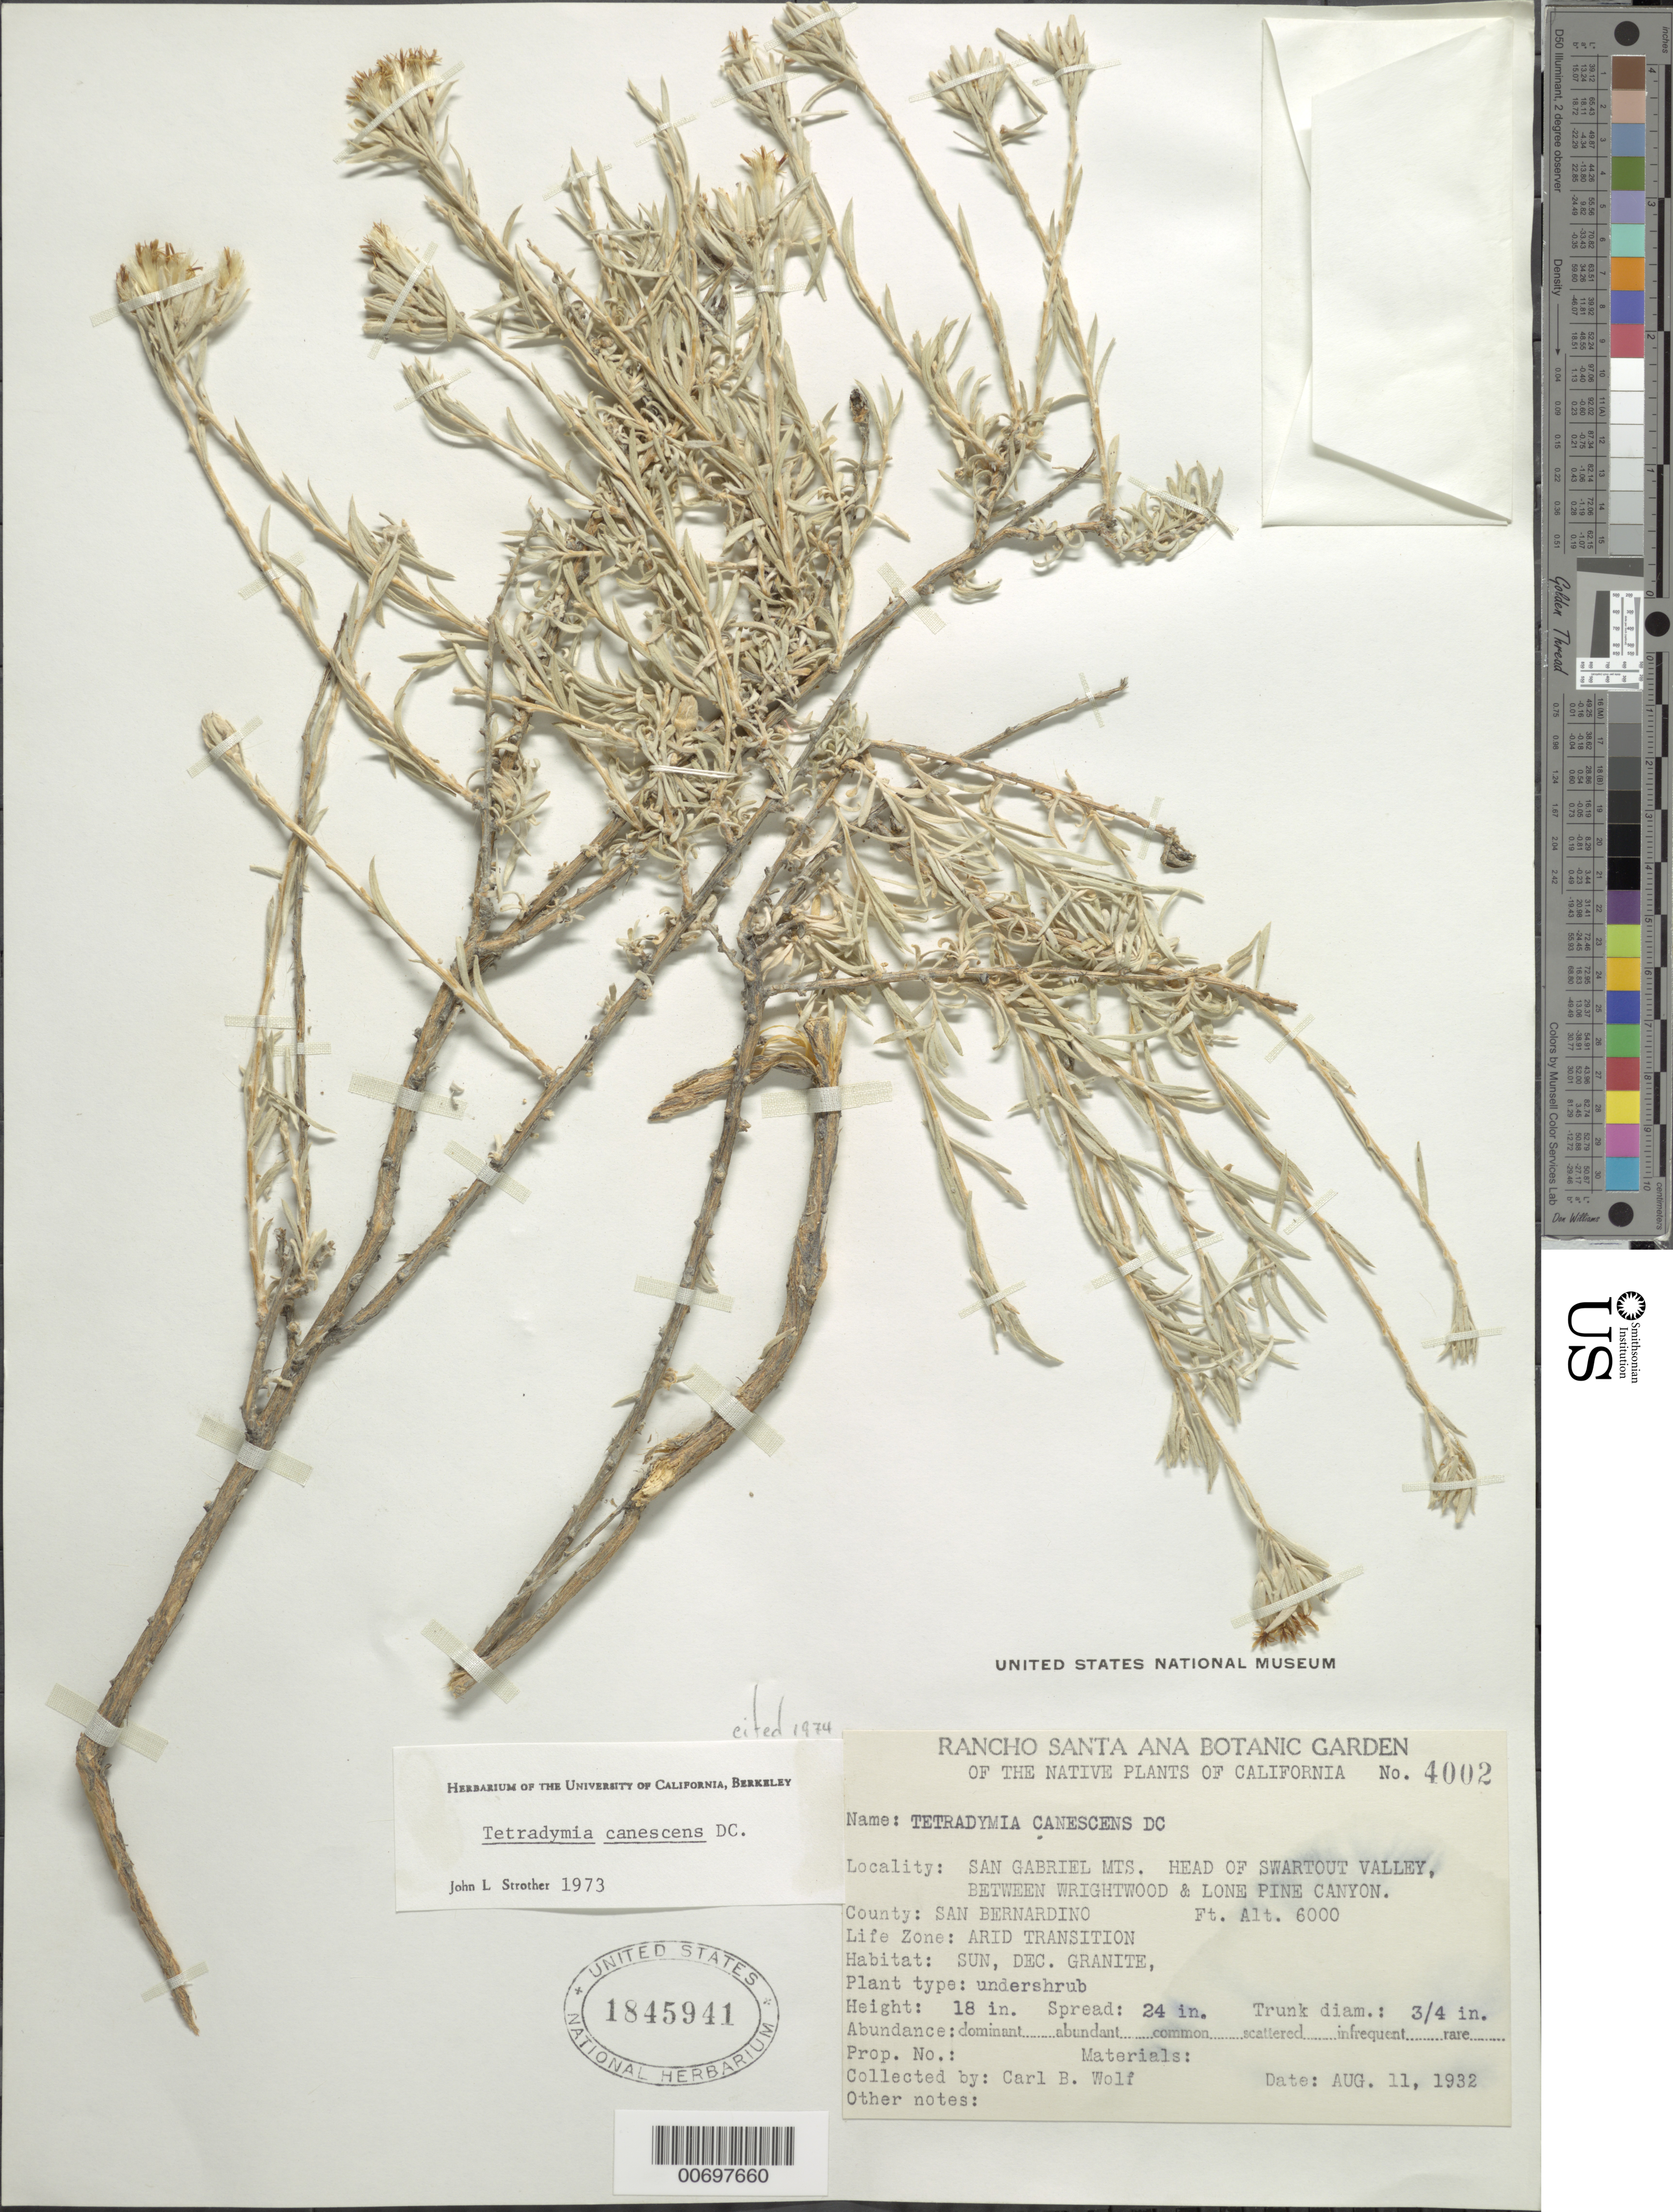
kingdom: Plantae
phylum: Tracheophyta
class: Magnoliopsida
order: Asterales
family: Asteraceae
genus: Tetradymia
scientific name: Tetradymia canescens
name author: DC.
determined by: Strother, J. L., (UC), University of California Berkeley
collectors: C. B. Wolf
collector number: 4002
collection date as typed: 11 Aug 1932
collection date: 1932-08-11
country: United States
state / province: California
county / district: San Bernardino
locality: San Gabriel Mts. Head of Swartout Valley, between Wrightwood & Lone Pine Canyon.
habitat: Life Zone: Arid Transition. Sun, dec. granite.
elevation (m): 1829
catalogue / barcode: US 1845941